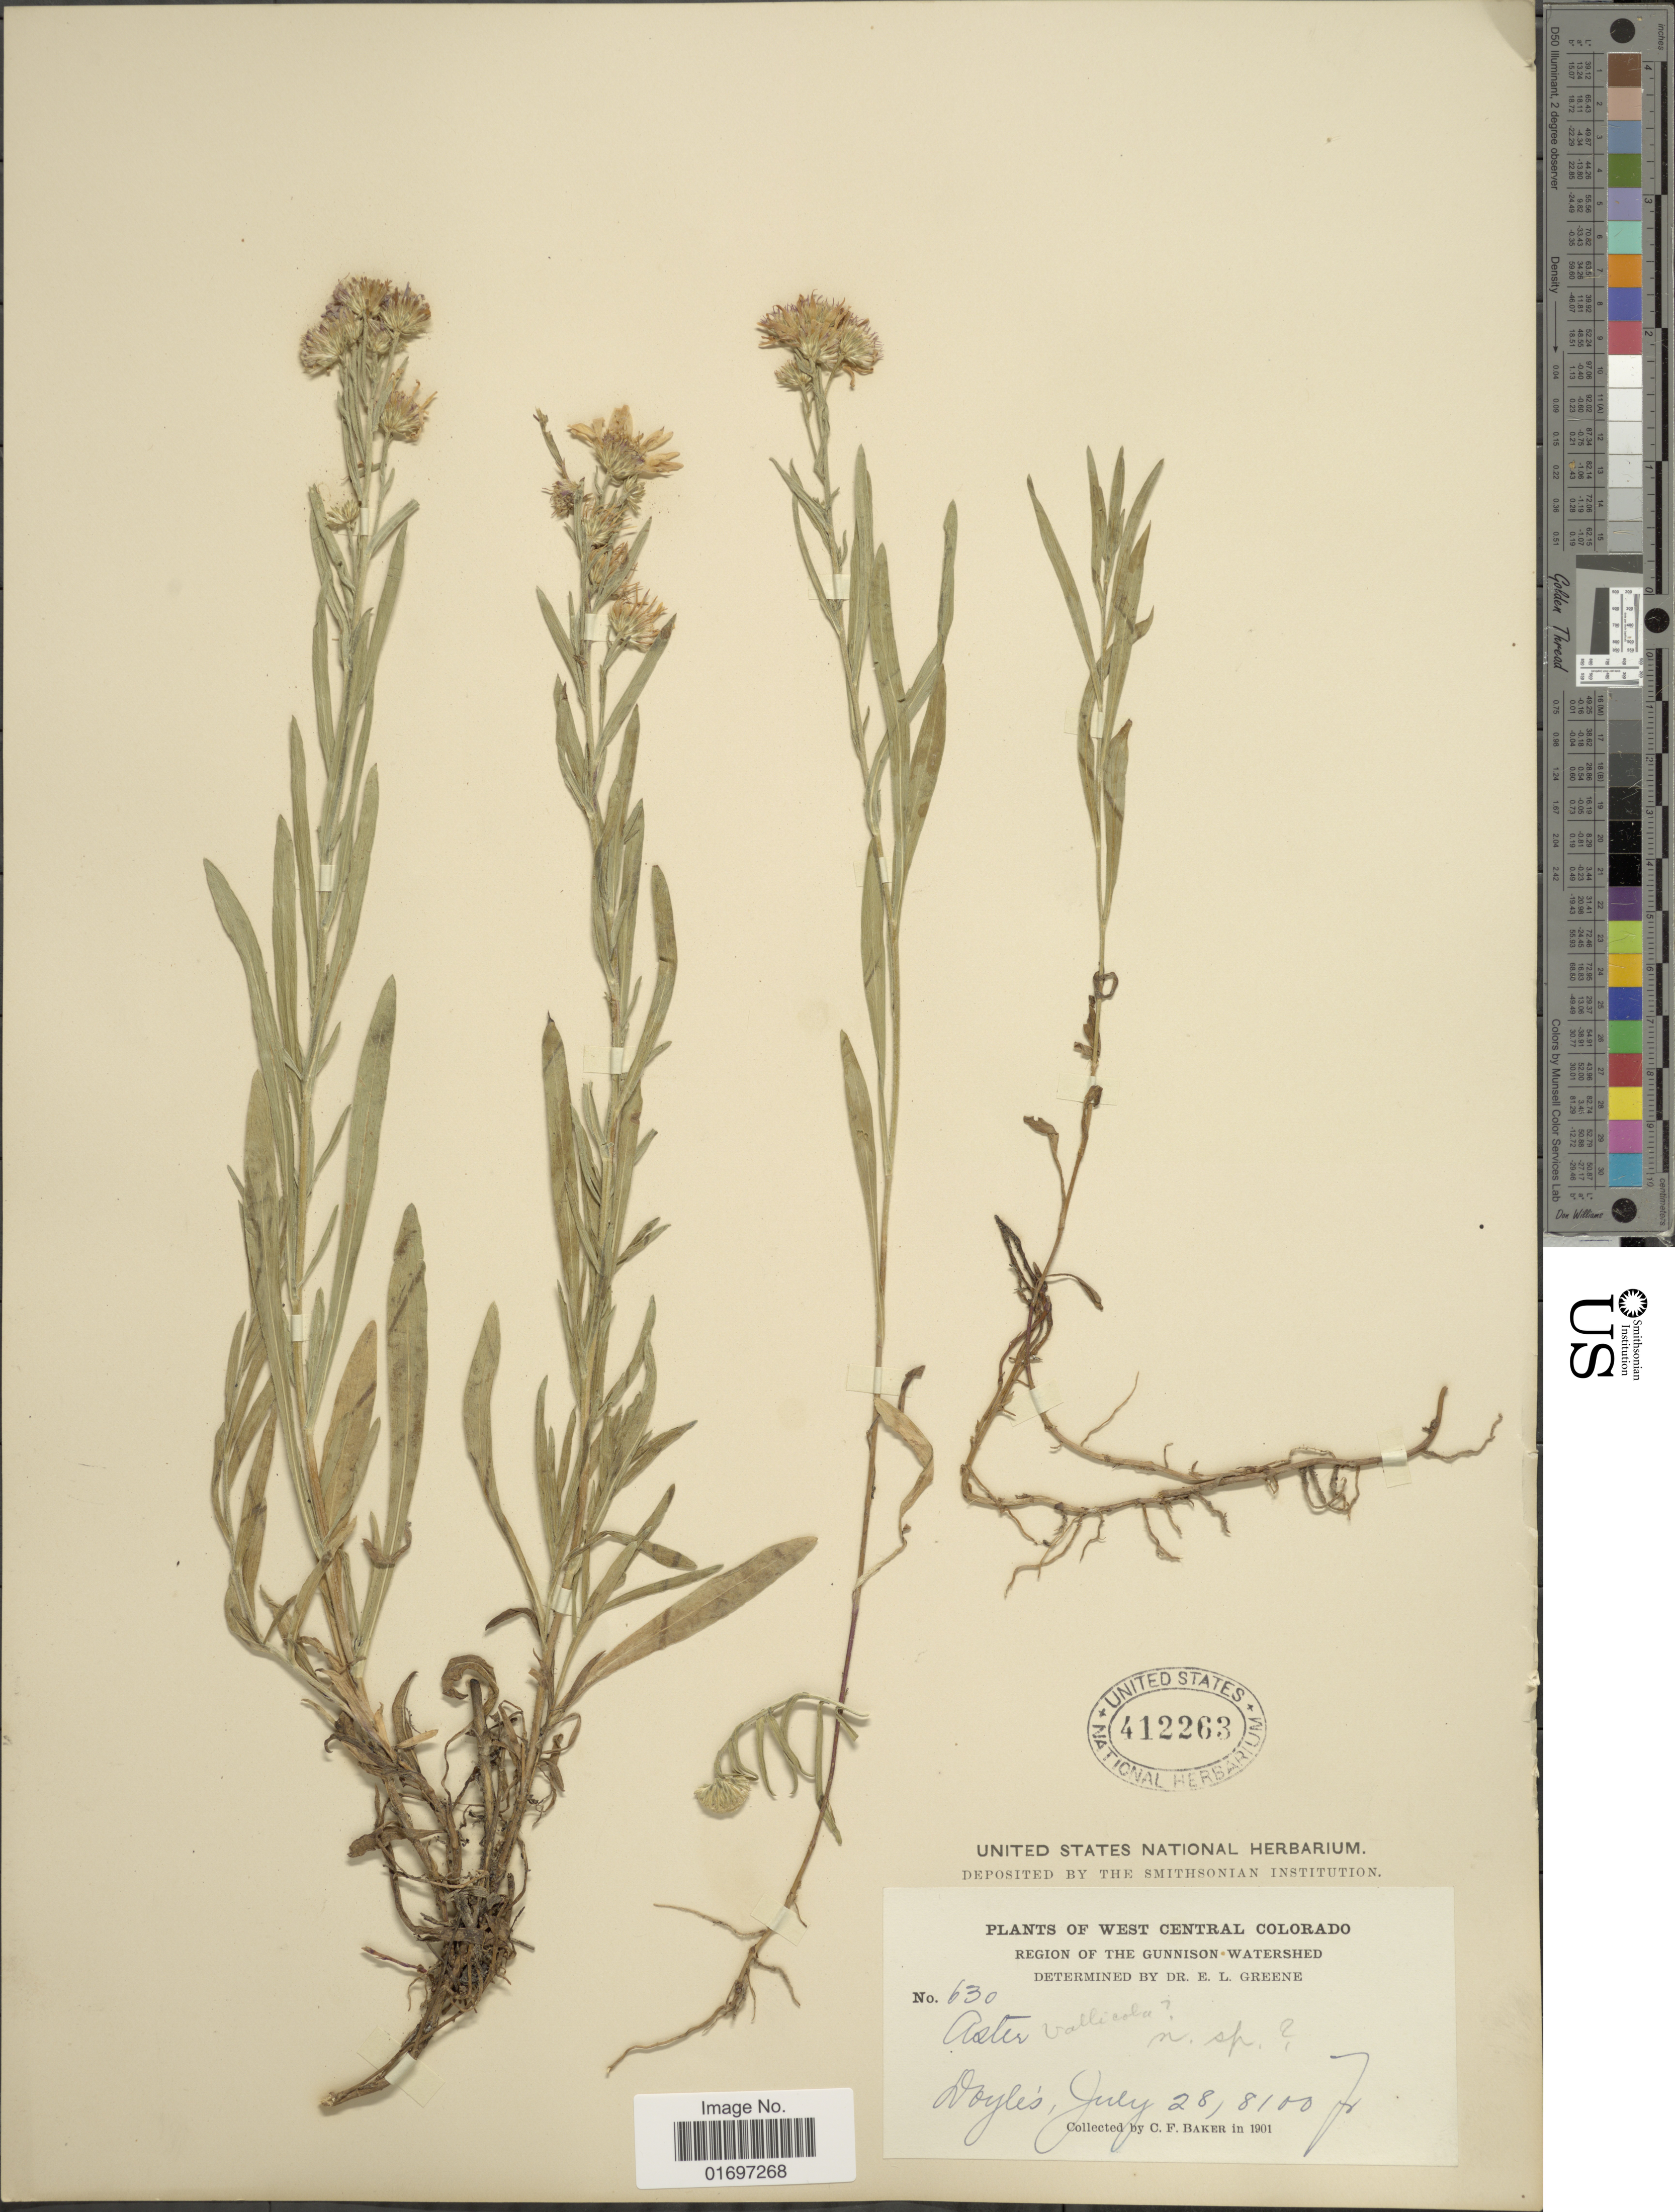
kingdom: Plantae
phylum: Tracheophyta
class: Magnoliopsida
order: Asterales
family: Asteraceae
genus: Symphyotrichum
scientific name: Symphyotrichum ascendens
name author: (Lindl.) G.L. Nesom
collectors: C. F. Baker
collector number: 630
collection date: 1901-07-28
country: United States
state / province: Colorado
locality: West Central Colorado. Region of the Gunnison Watershed. Doylis.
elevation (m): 2469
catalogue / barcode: US 412263